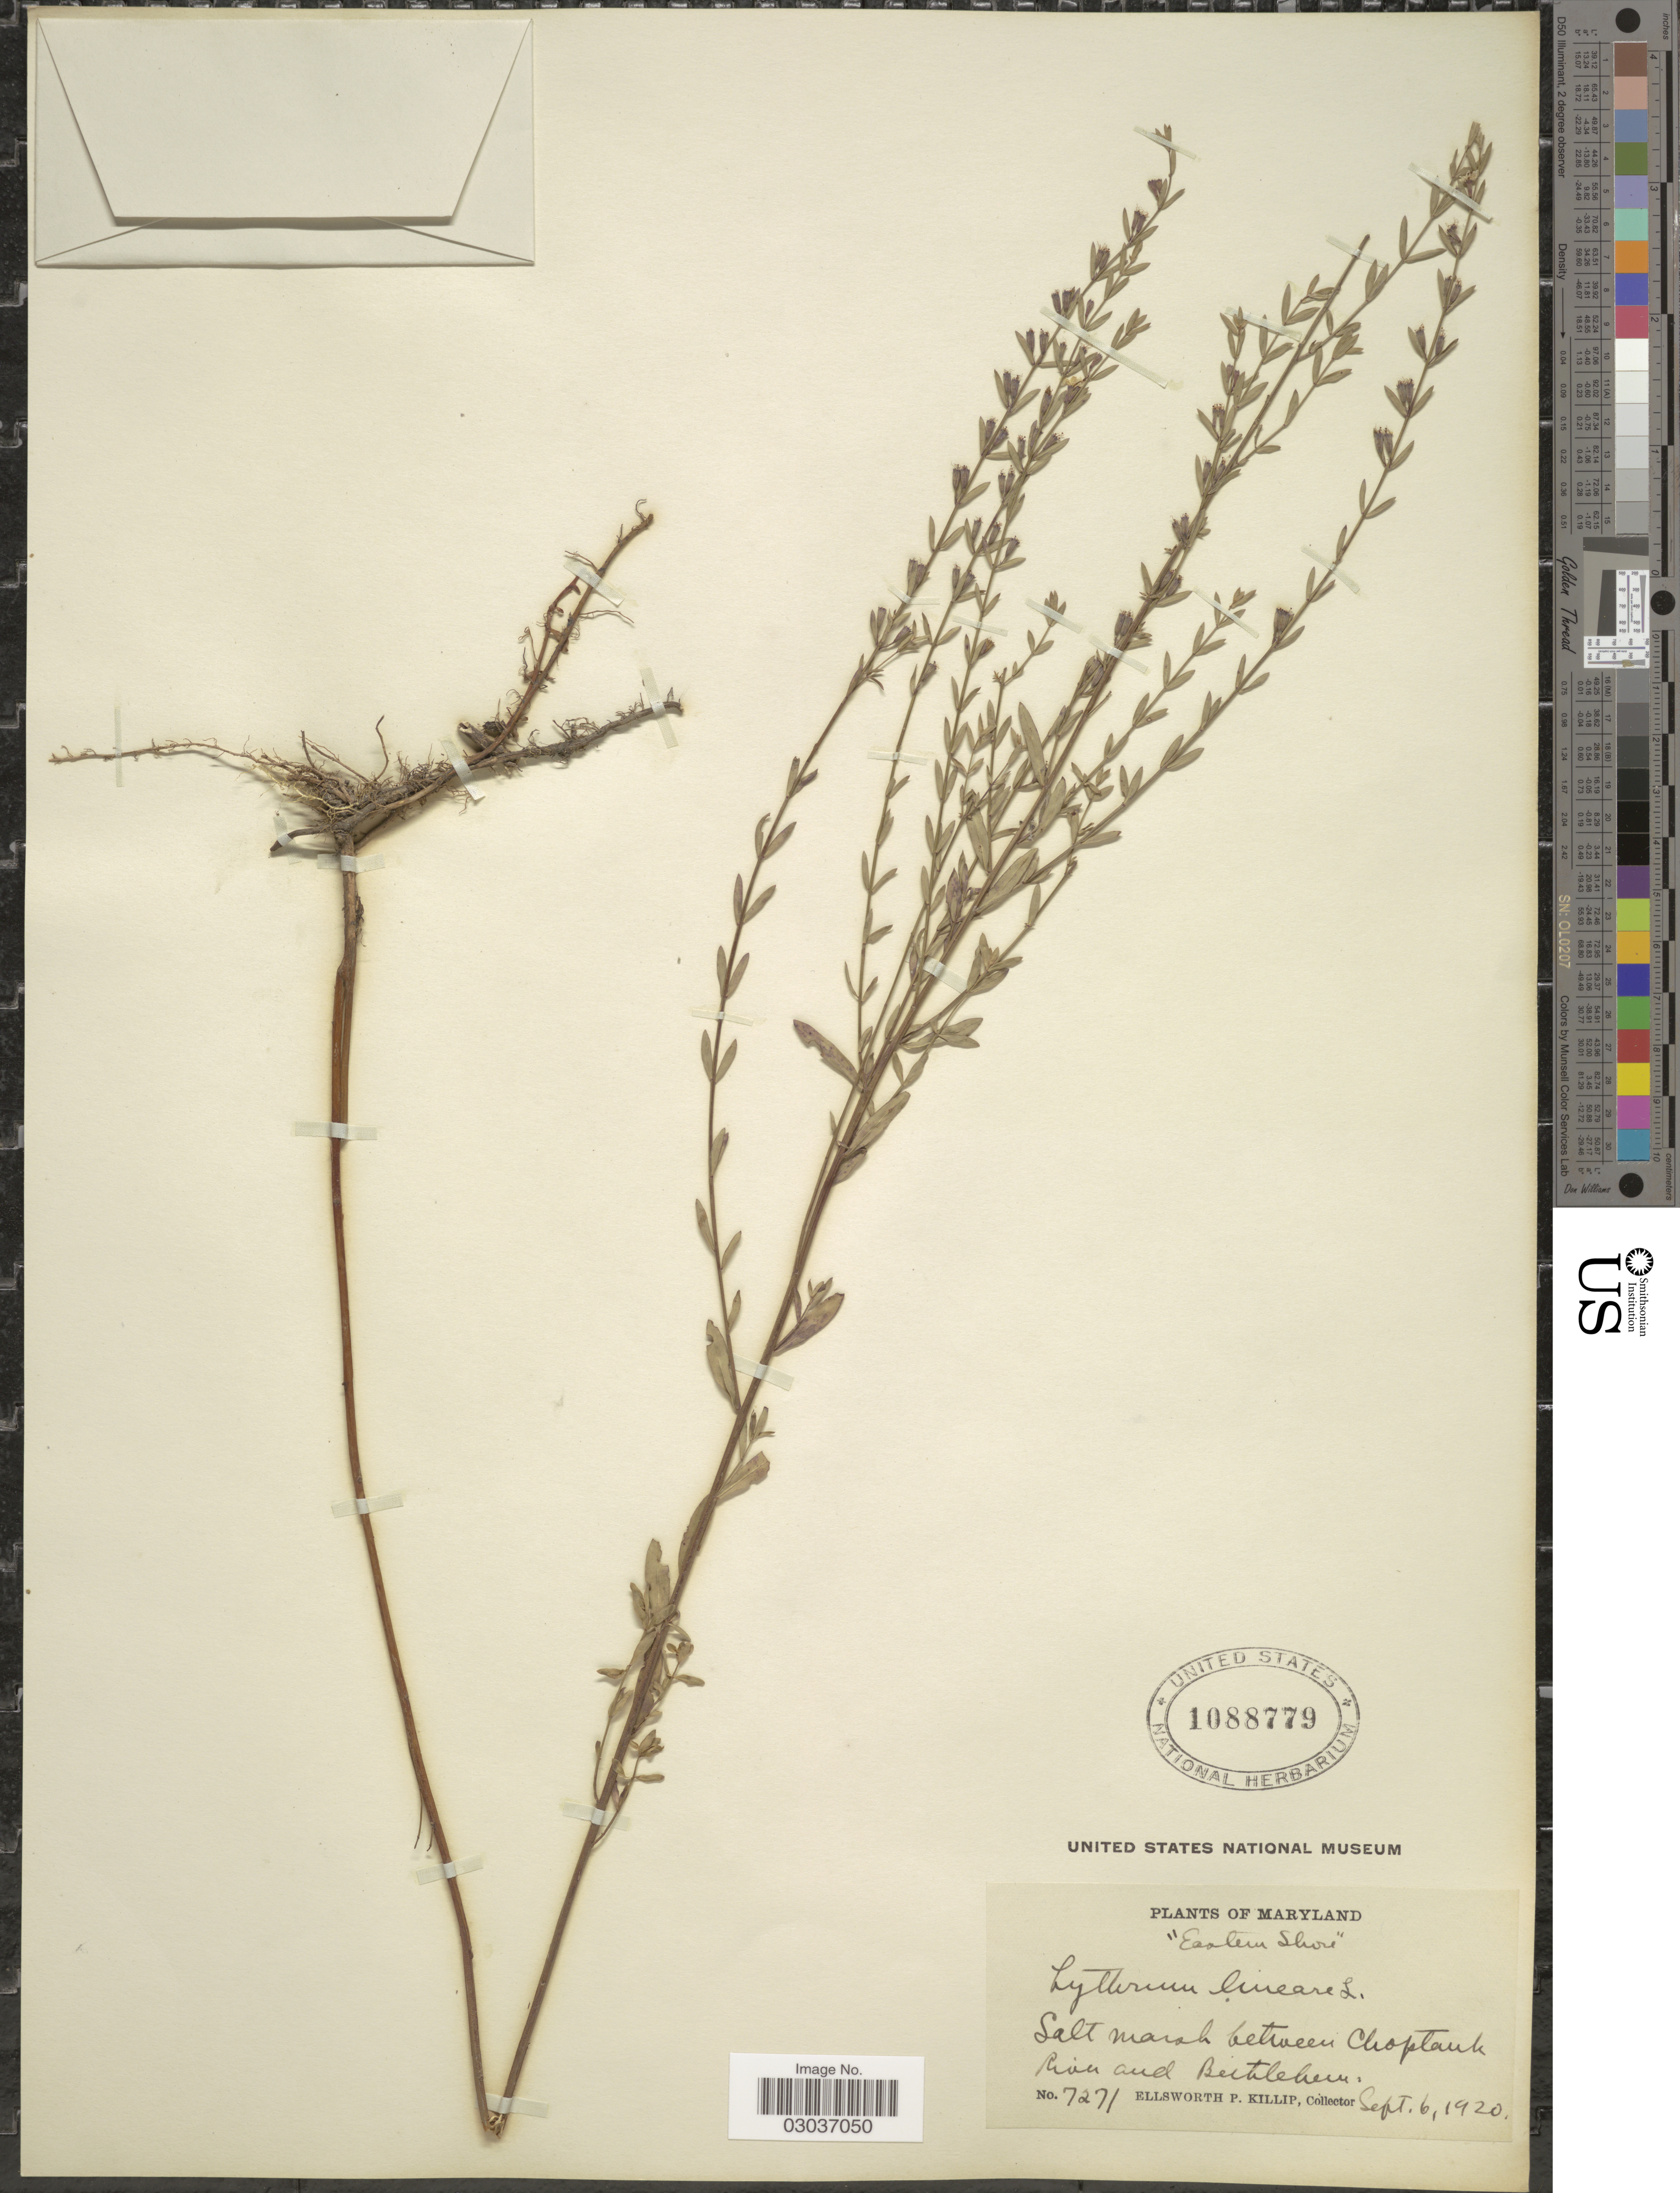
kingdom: Plantae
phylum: Tracheophyta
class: Magnoliopsida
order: Myrtales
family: Lythraceae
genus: Lythrum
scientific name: Lythrum lineare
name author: L.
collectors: E. P. Killip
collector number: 7271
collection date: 1920-09-06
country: United States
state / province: Maryland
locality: Eastern Shore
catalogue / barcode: US 1088779